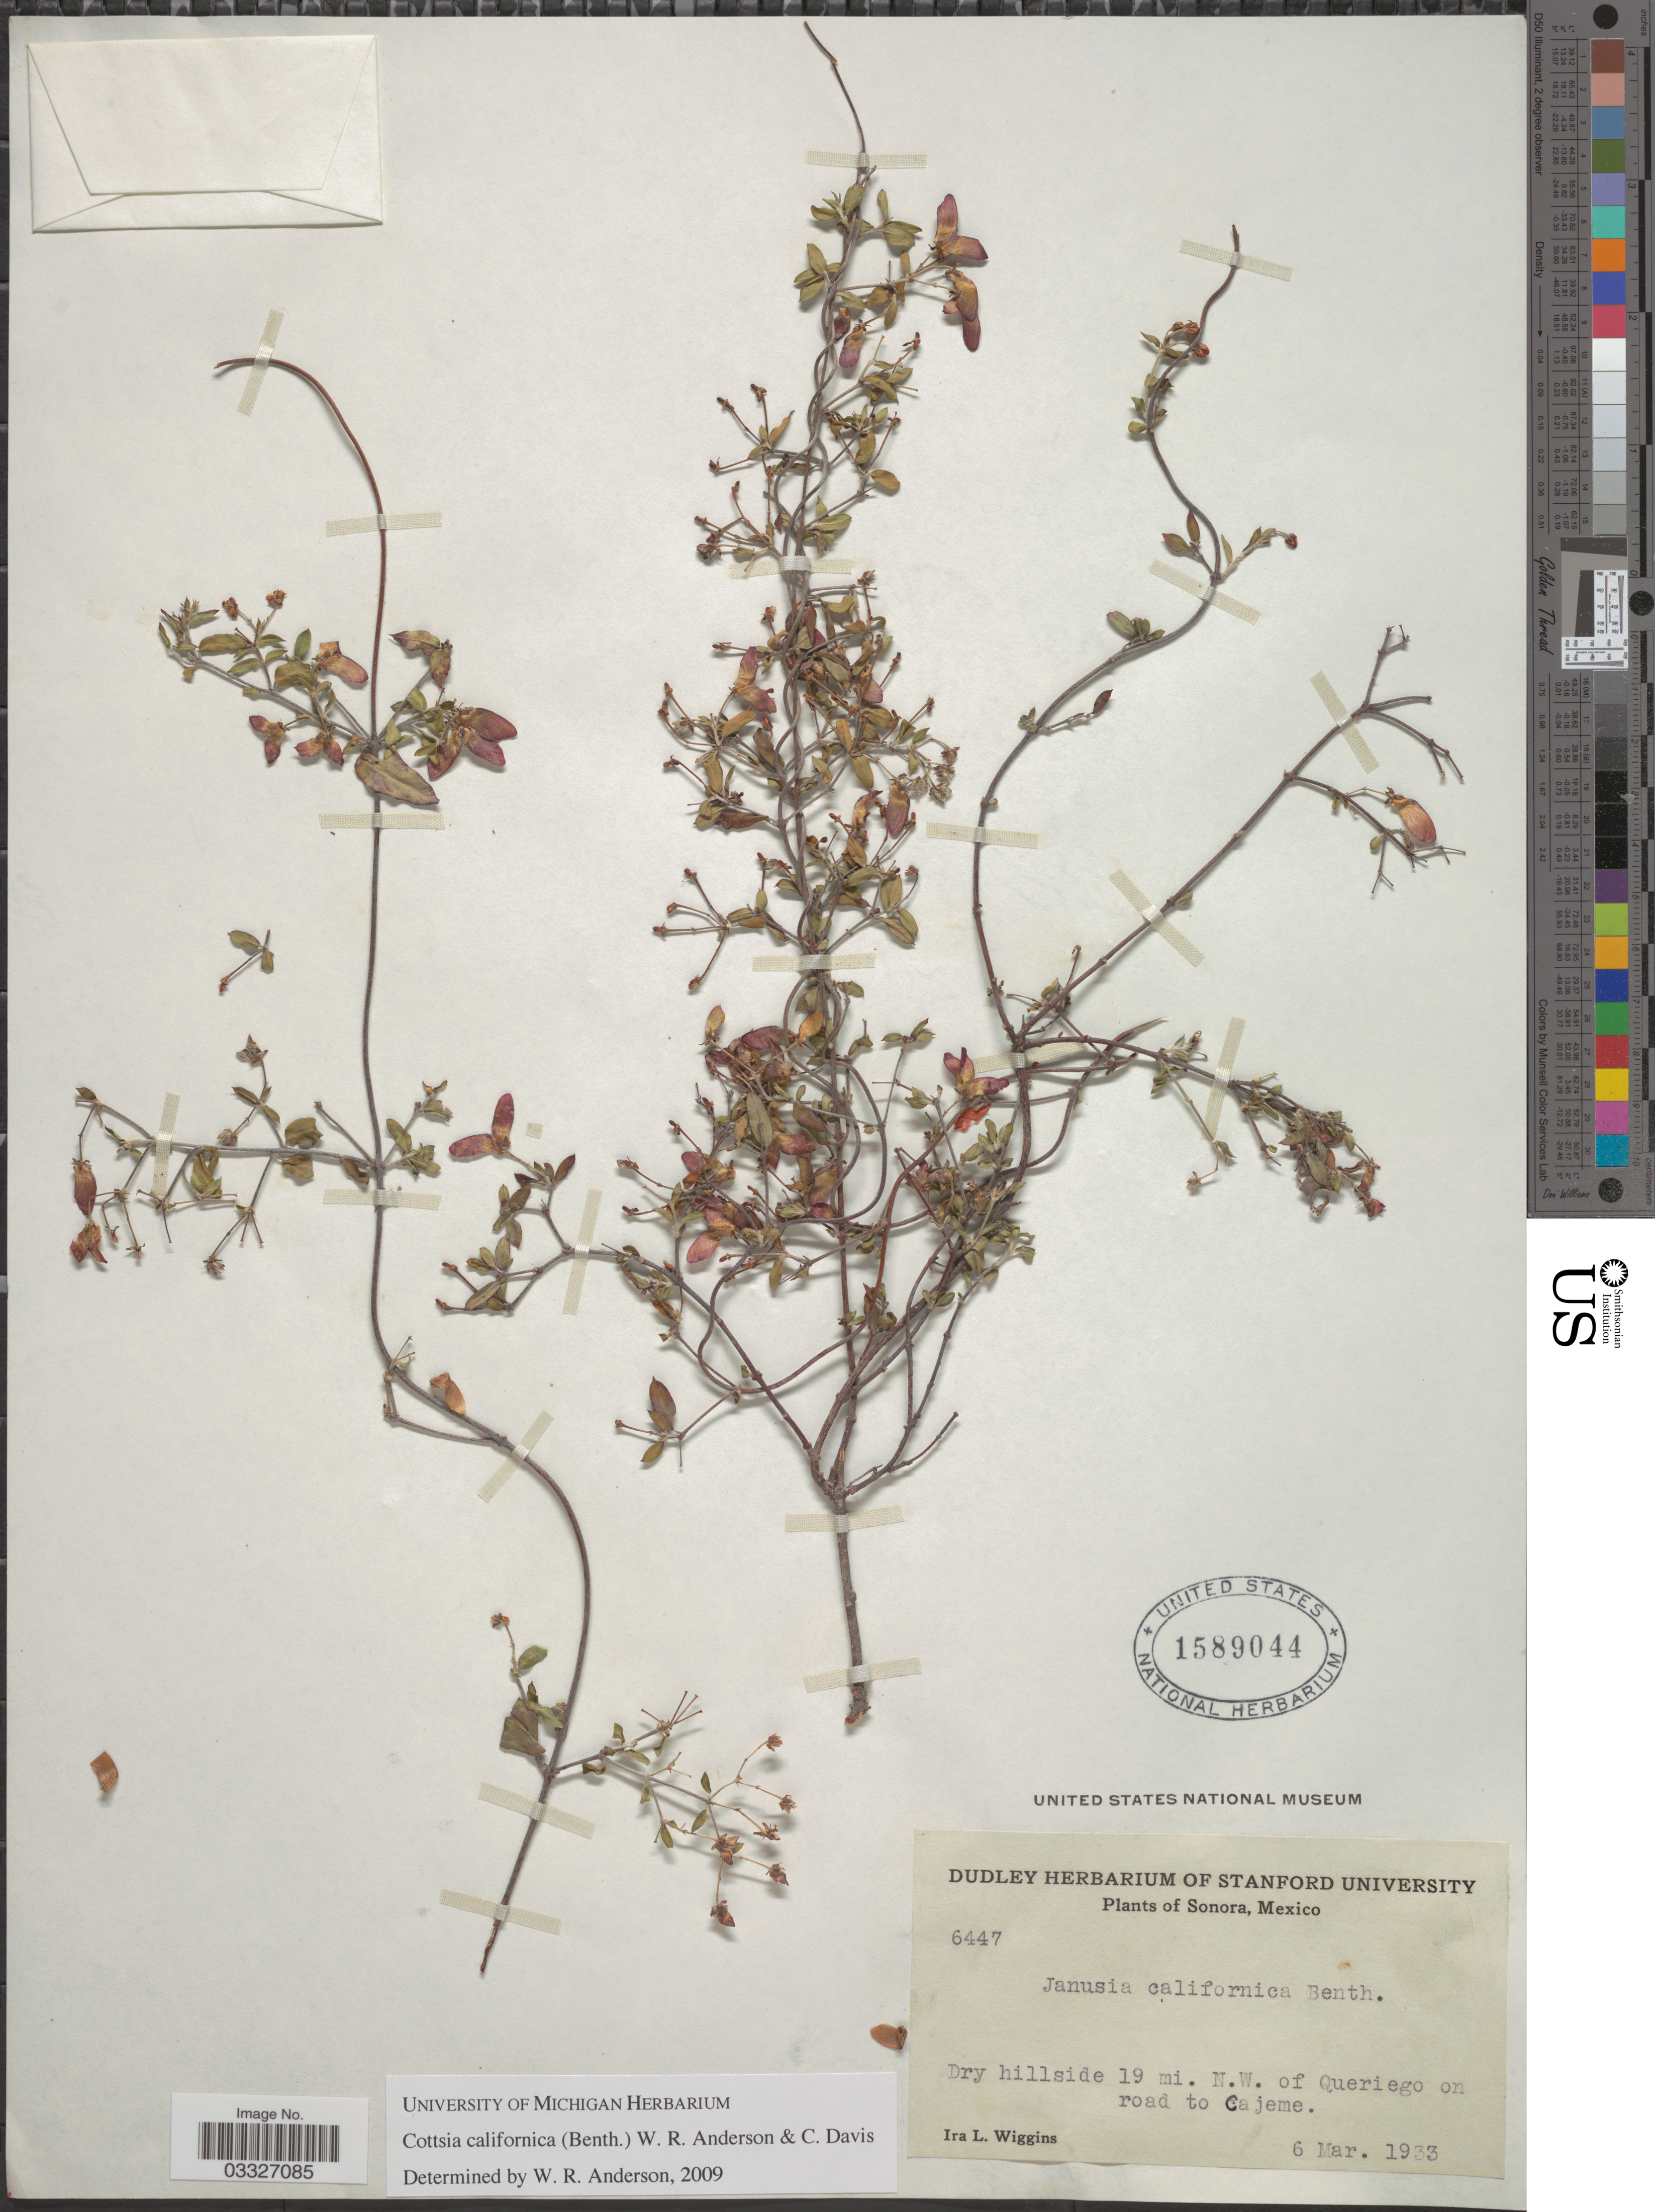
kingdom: Plantae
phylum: Tracheophyta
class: Magnoliopsida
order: Malpighiales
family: Malpighiaceae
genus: Cottsia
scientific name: Cottsia californica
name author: (Benth.) W.R. Anderson & C. Davis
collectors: I. L. Wiggins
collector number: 6447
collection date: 1933-03-06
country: Mexico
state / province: Sonora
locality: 19 mi. N.W. of Queriego on road to Cajeme.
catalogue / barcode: US 1589044